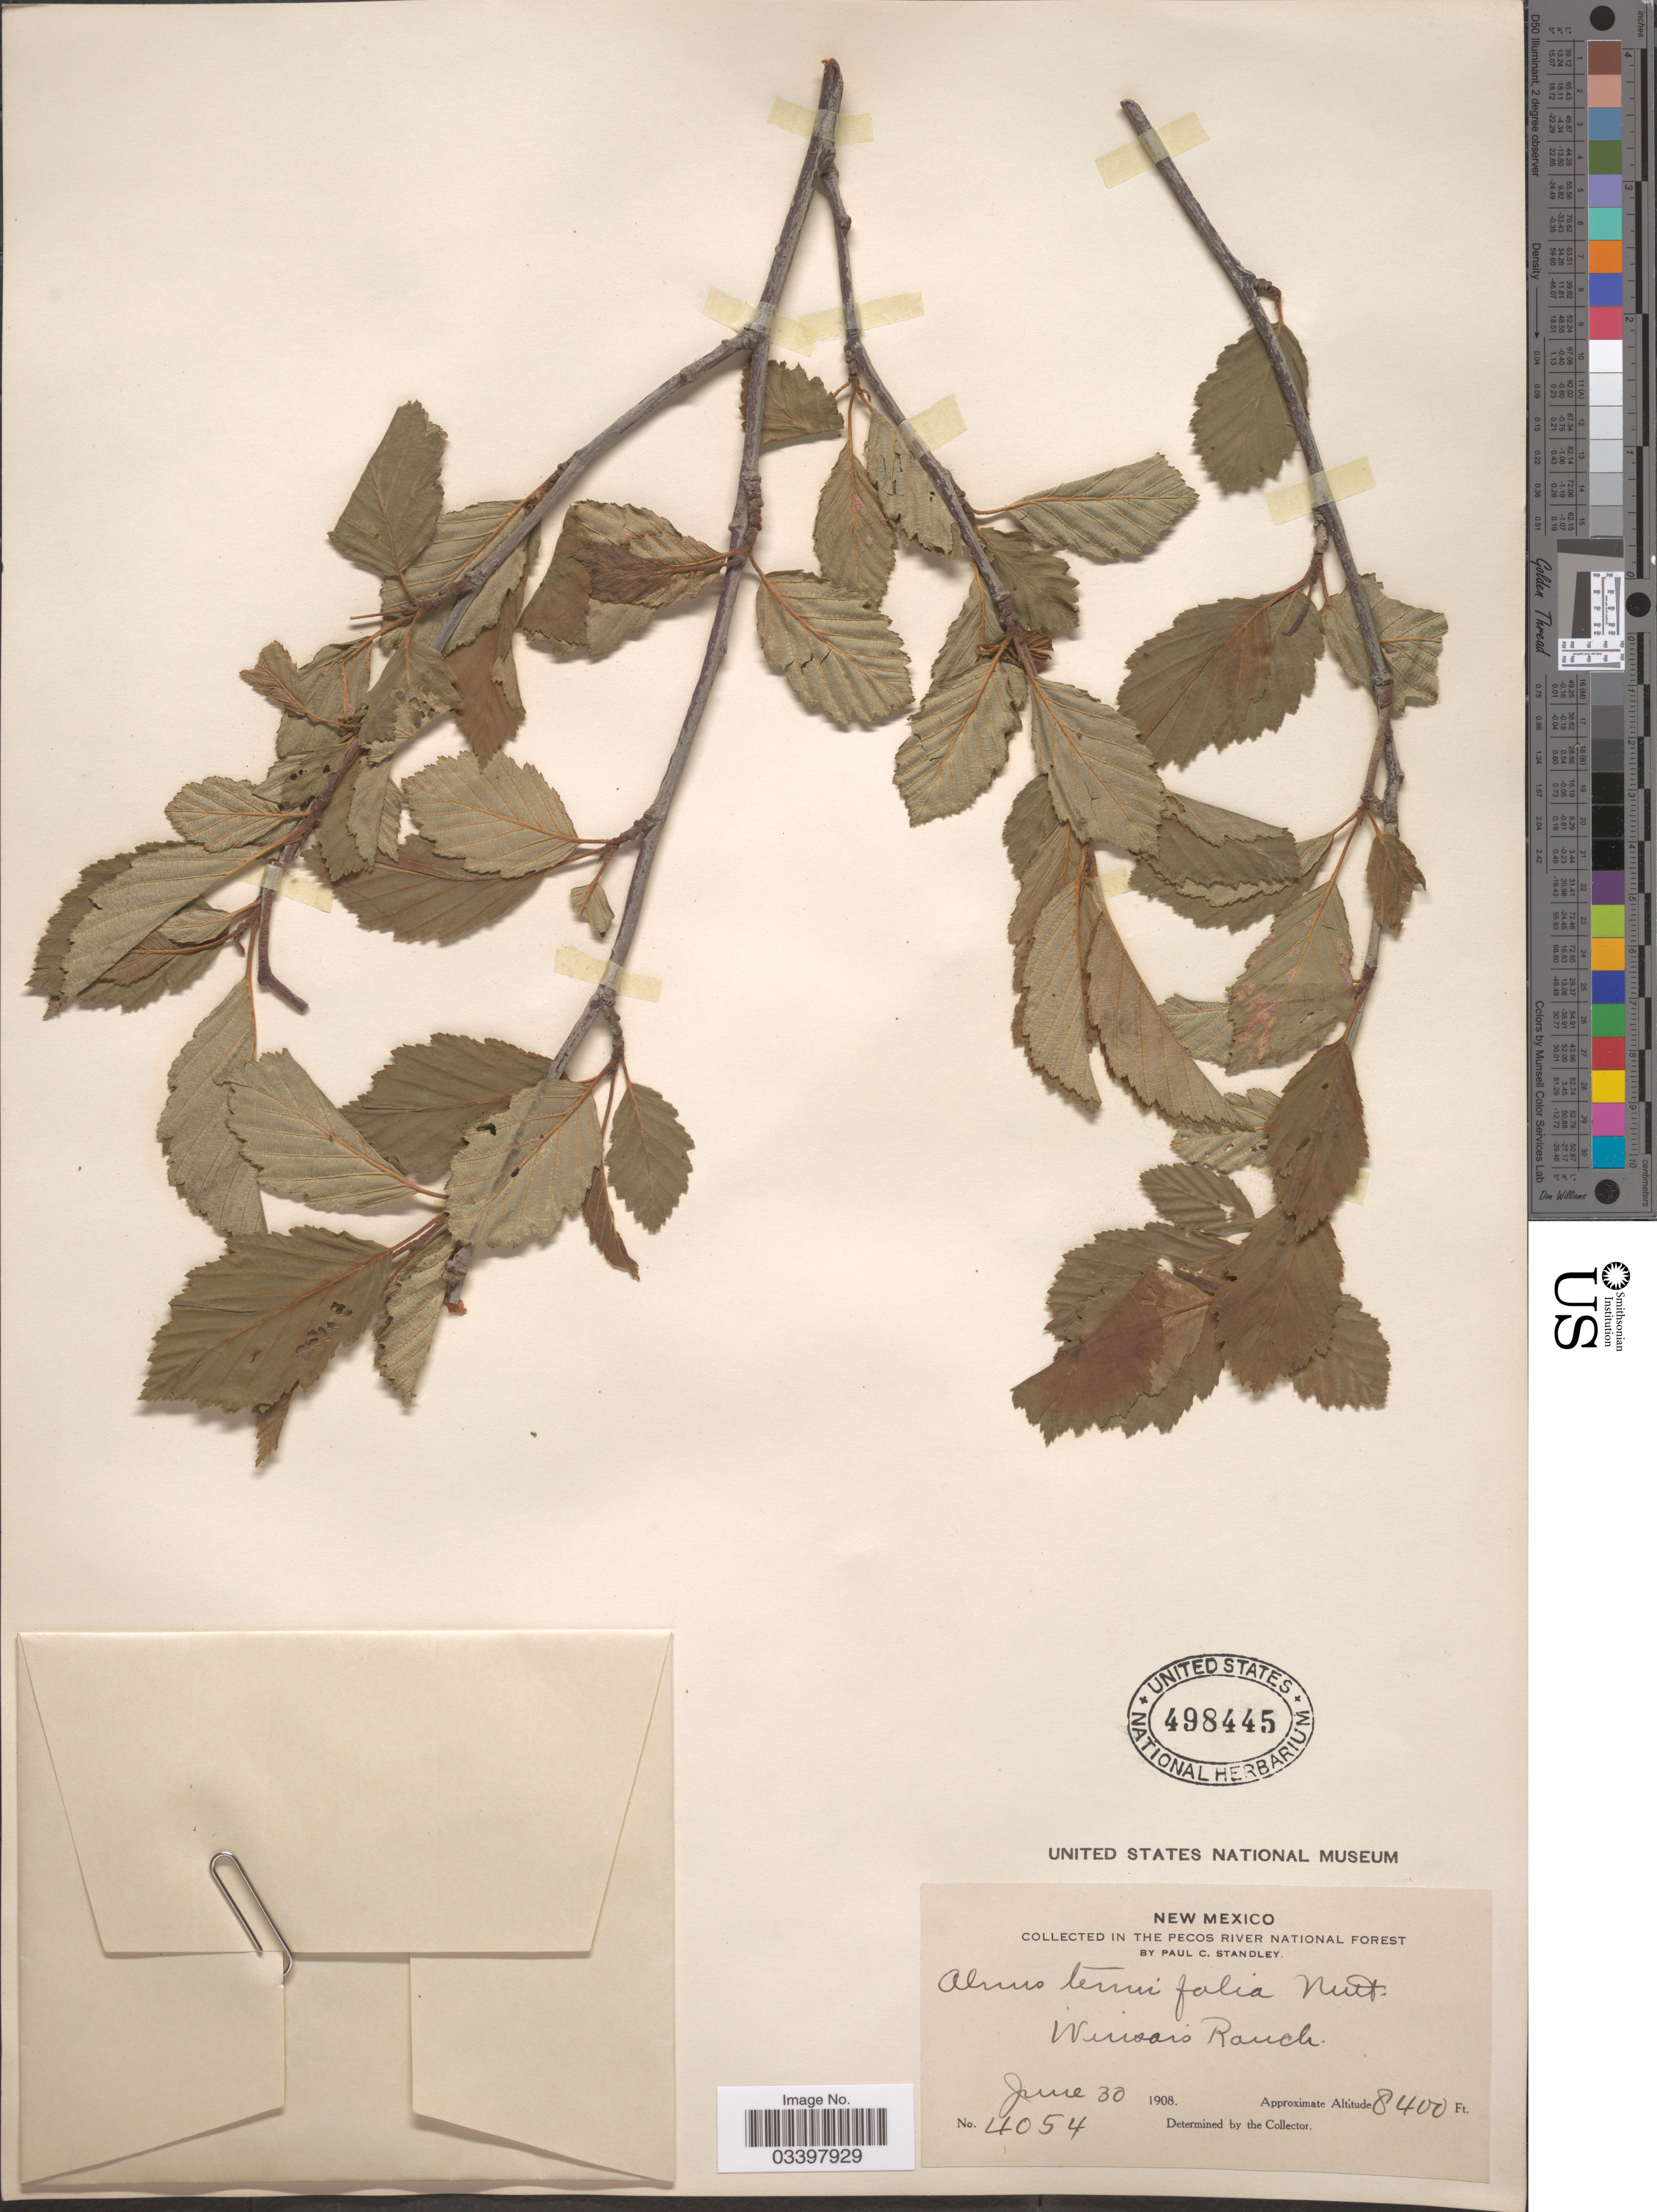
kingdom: Plantae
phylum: Tracheophyta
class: Magnoliopsida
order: Fagales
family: Betulaceae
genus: Alnus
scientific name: Alnus incana subsp. tenuifolia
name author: (Nutt.) Breitung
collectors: P. C. Standley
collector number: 4054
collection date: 1908-06-30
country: United States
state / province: New Mexico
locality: In the Pecos River National Forest. Winsor's Ranch.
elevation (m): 2560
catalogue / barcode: US 498445